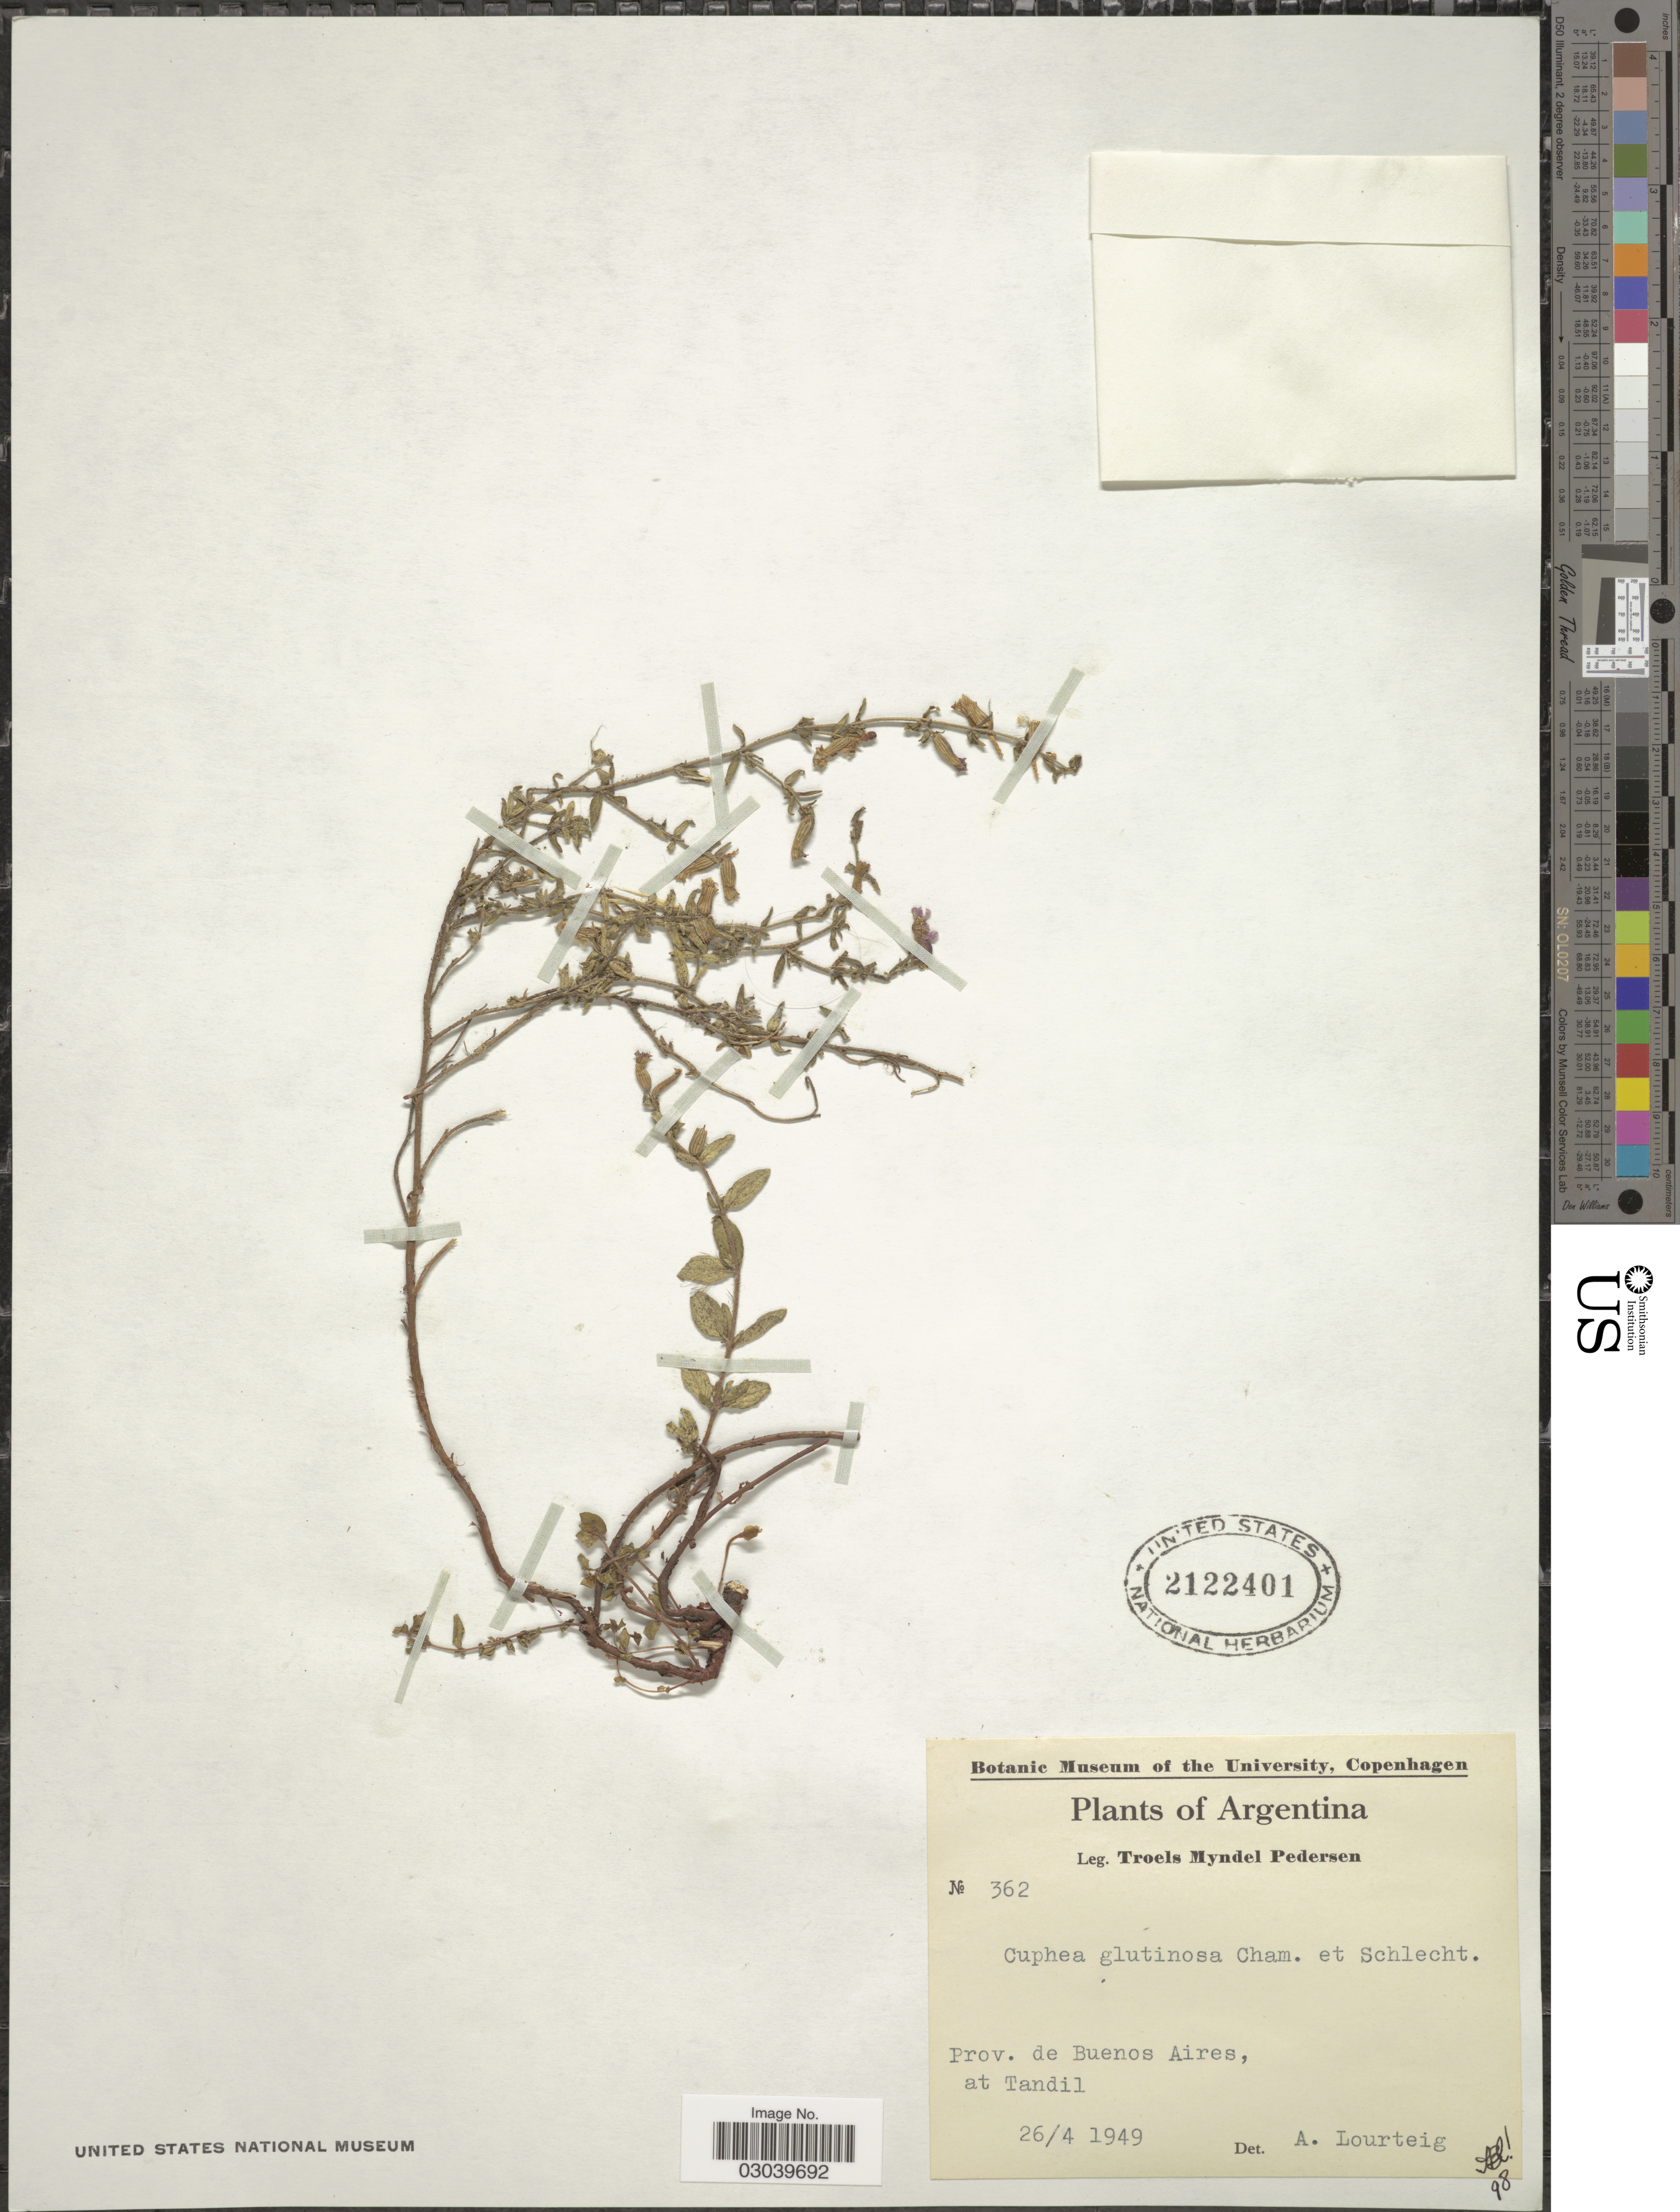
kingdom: Plantae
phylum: Tracheophyta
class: Magnoliopsida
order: Myrtales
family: Lythraceae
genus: Cuphea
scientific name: Cuphea glutinosa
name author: Cham. & Schltdl.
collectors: T. Pederson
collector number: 362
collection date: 1949-04-26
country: Argentina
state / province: Buenos Aires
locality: Tandil.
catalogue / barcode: US 2122401